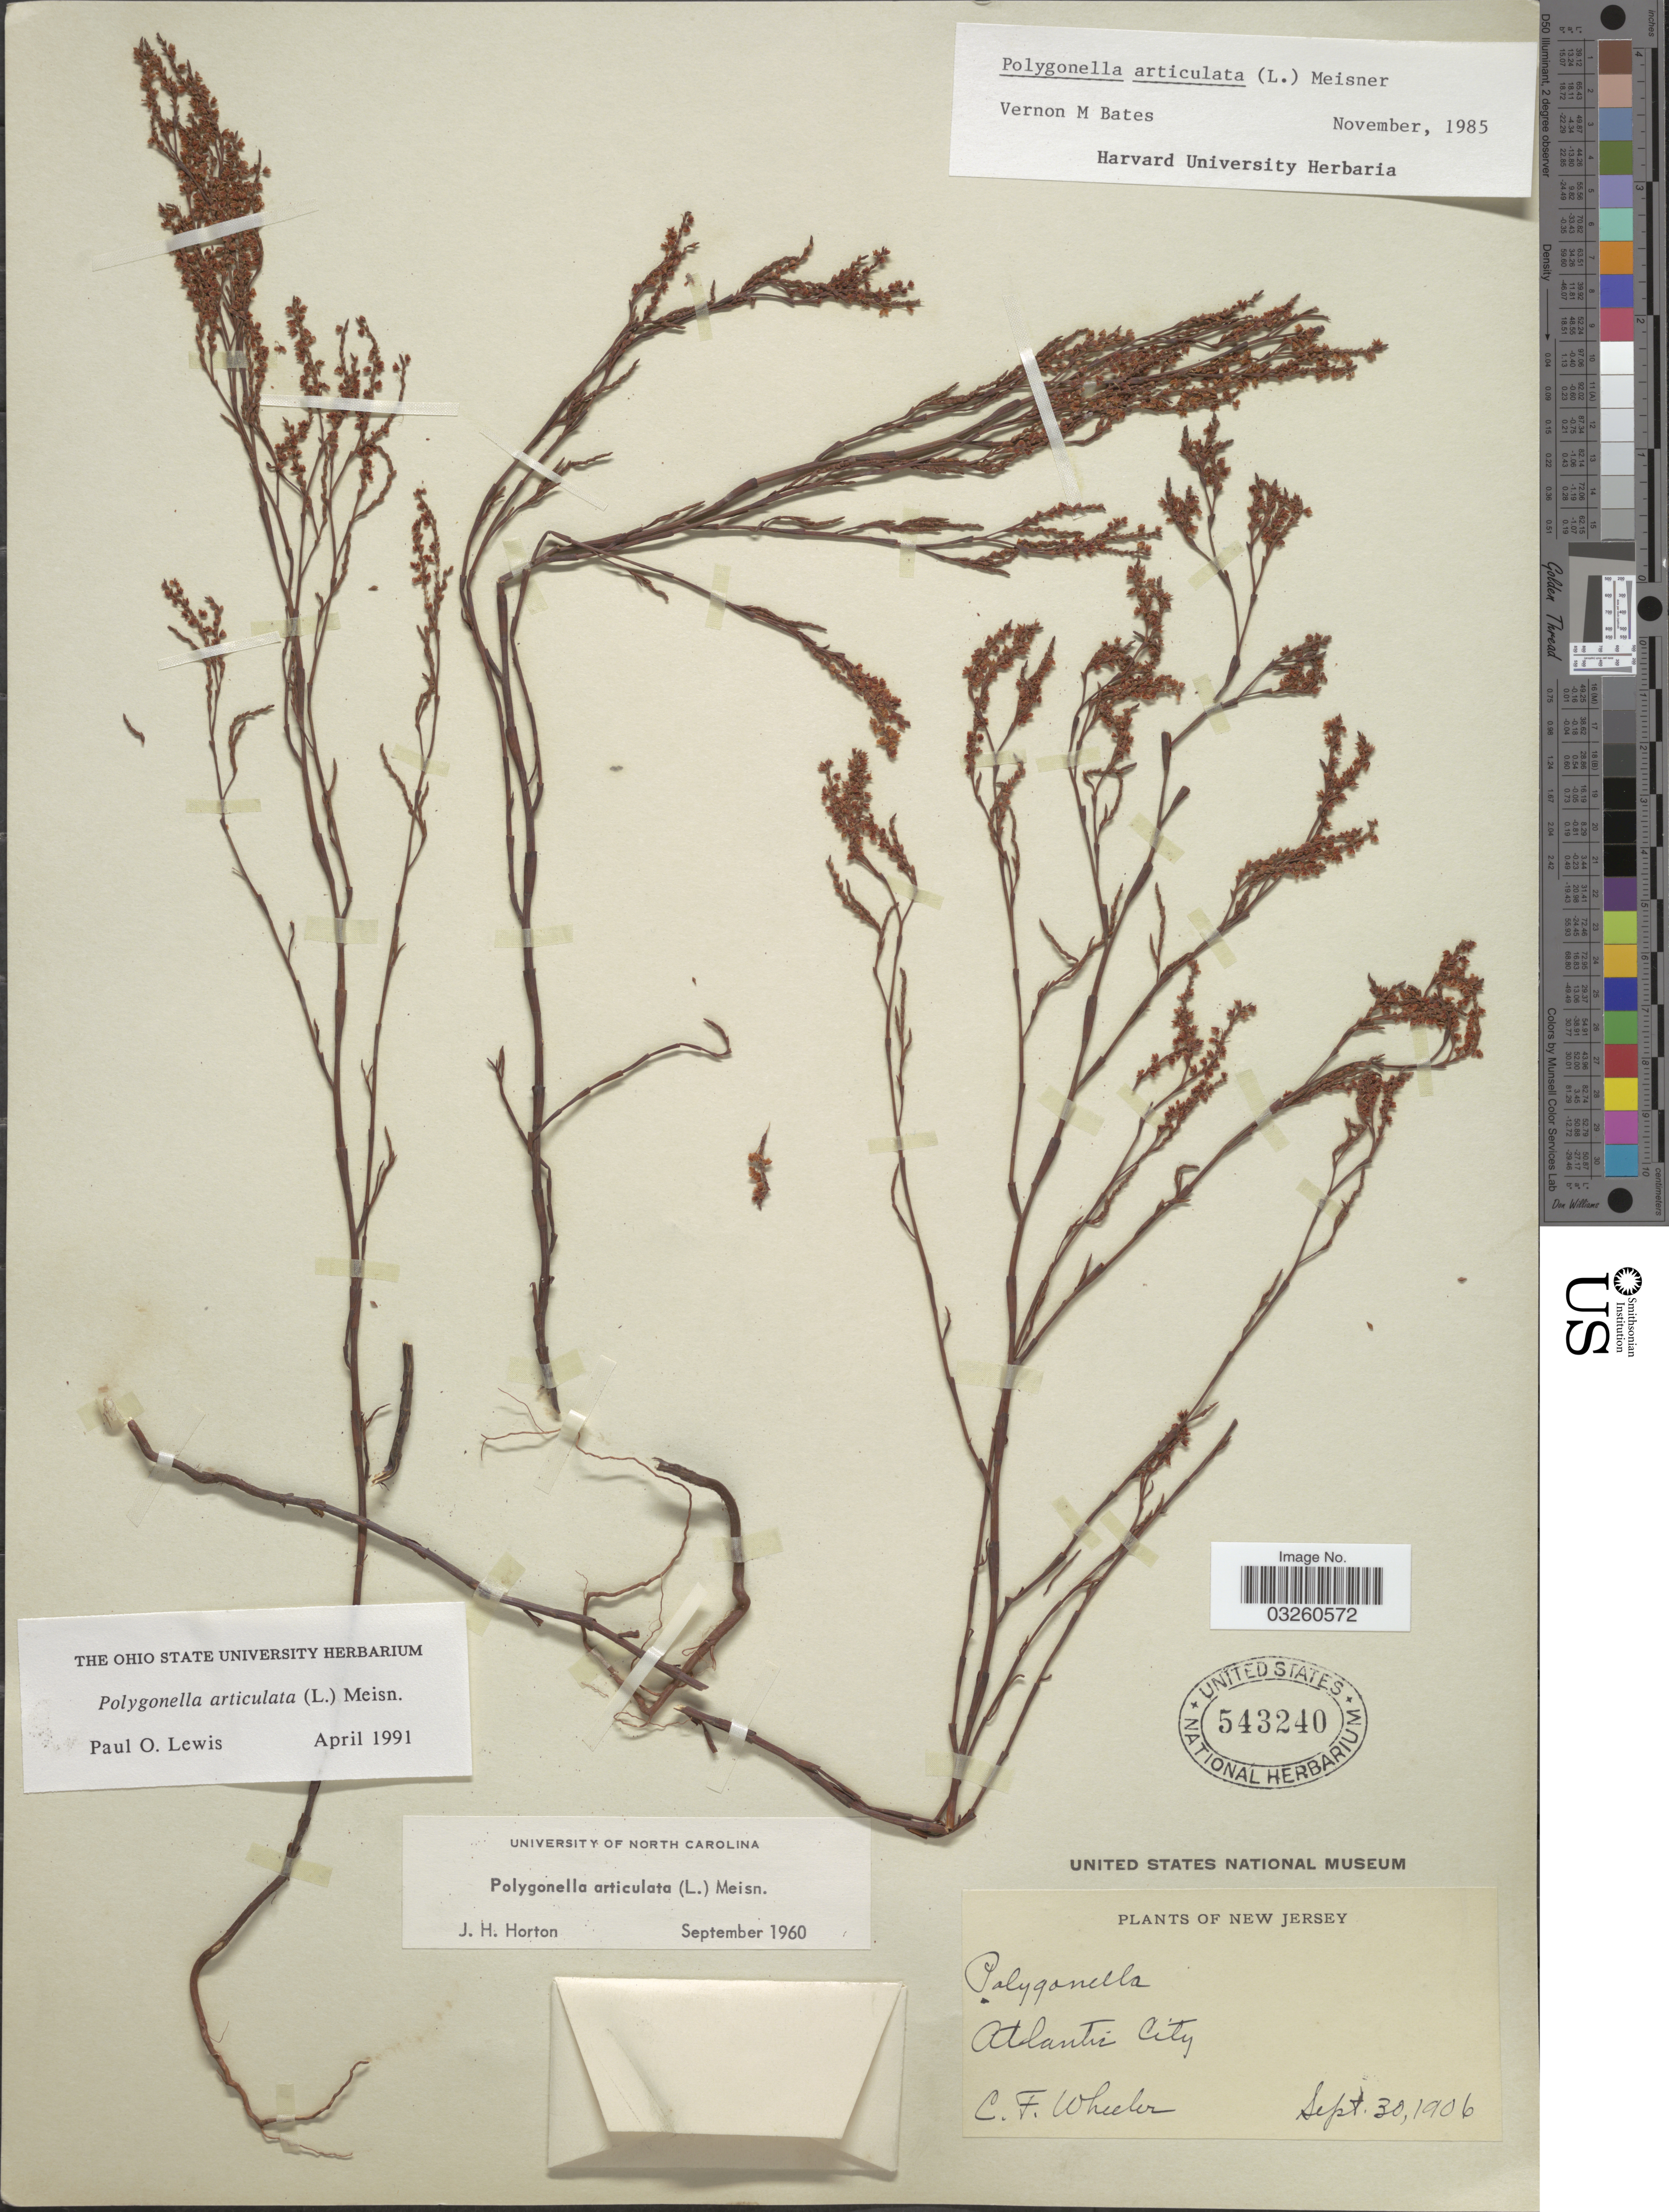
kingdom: Plantae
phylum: Tracheophyta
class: Magnoliopsida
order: Caryophyllales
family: Polygonaceae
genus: Polygonella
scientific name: Polygonella articulata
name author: (L.) Meisn.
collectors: C. Wheeler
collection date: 1906-09-30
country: United States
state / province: New Jersey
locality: Atlantic City.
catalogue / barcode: US 543240